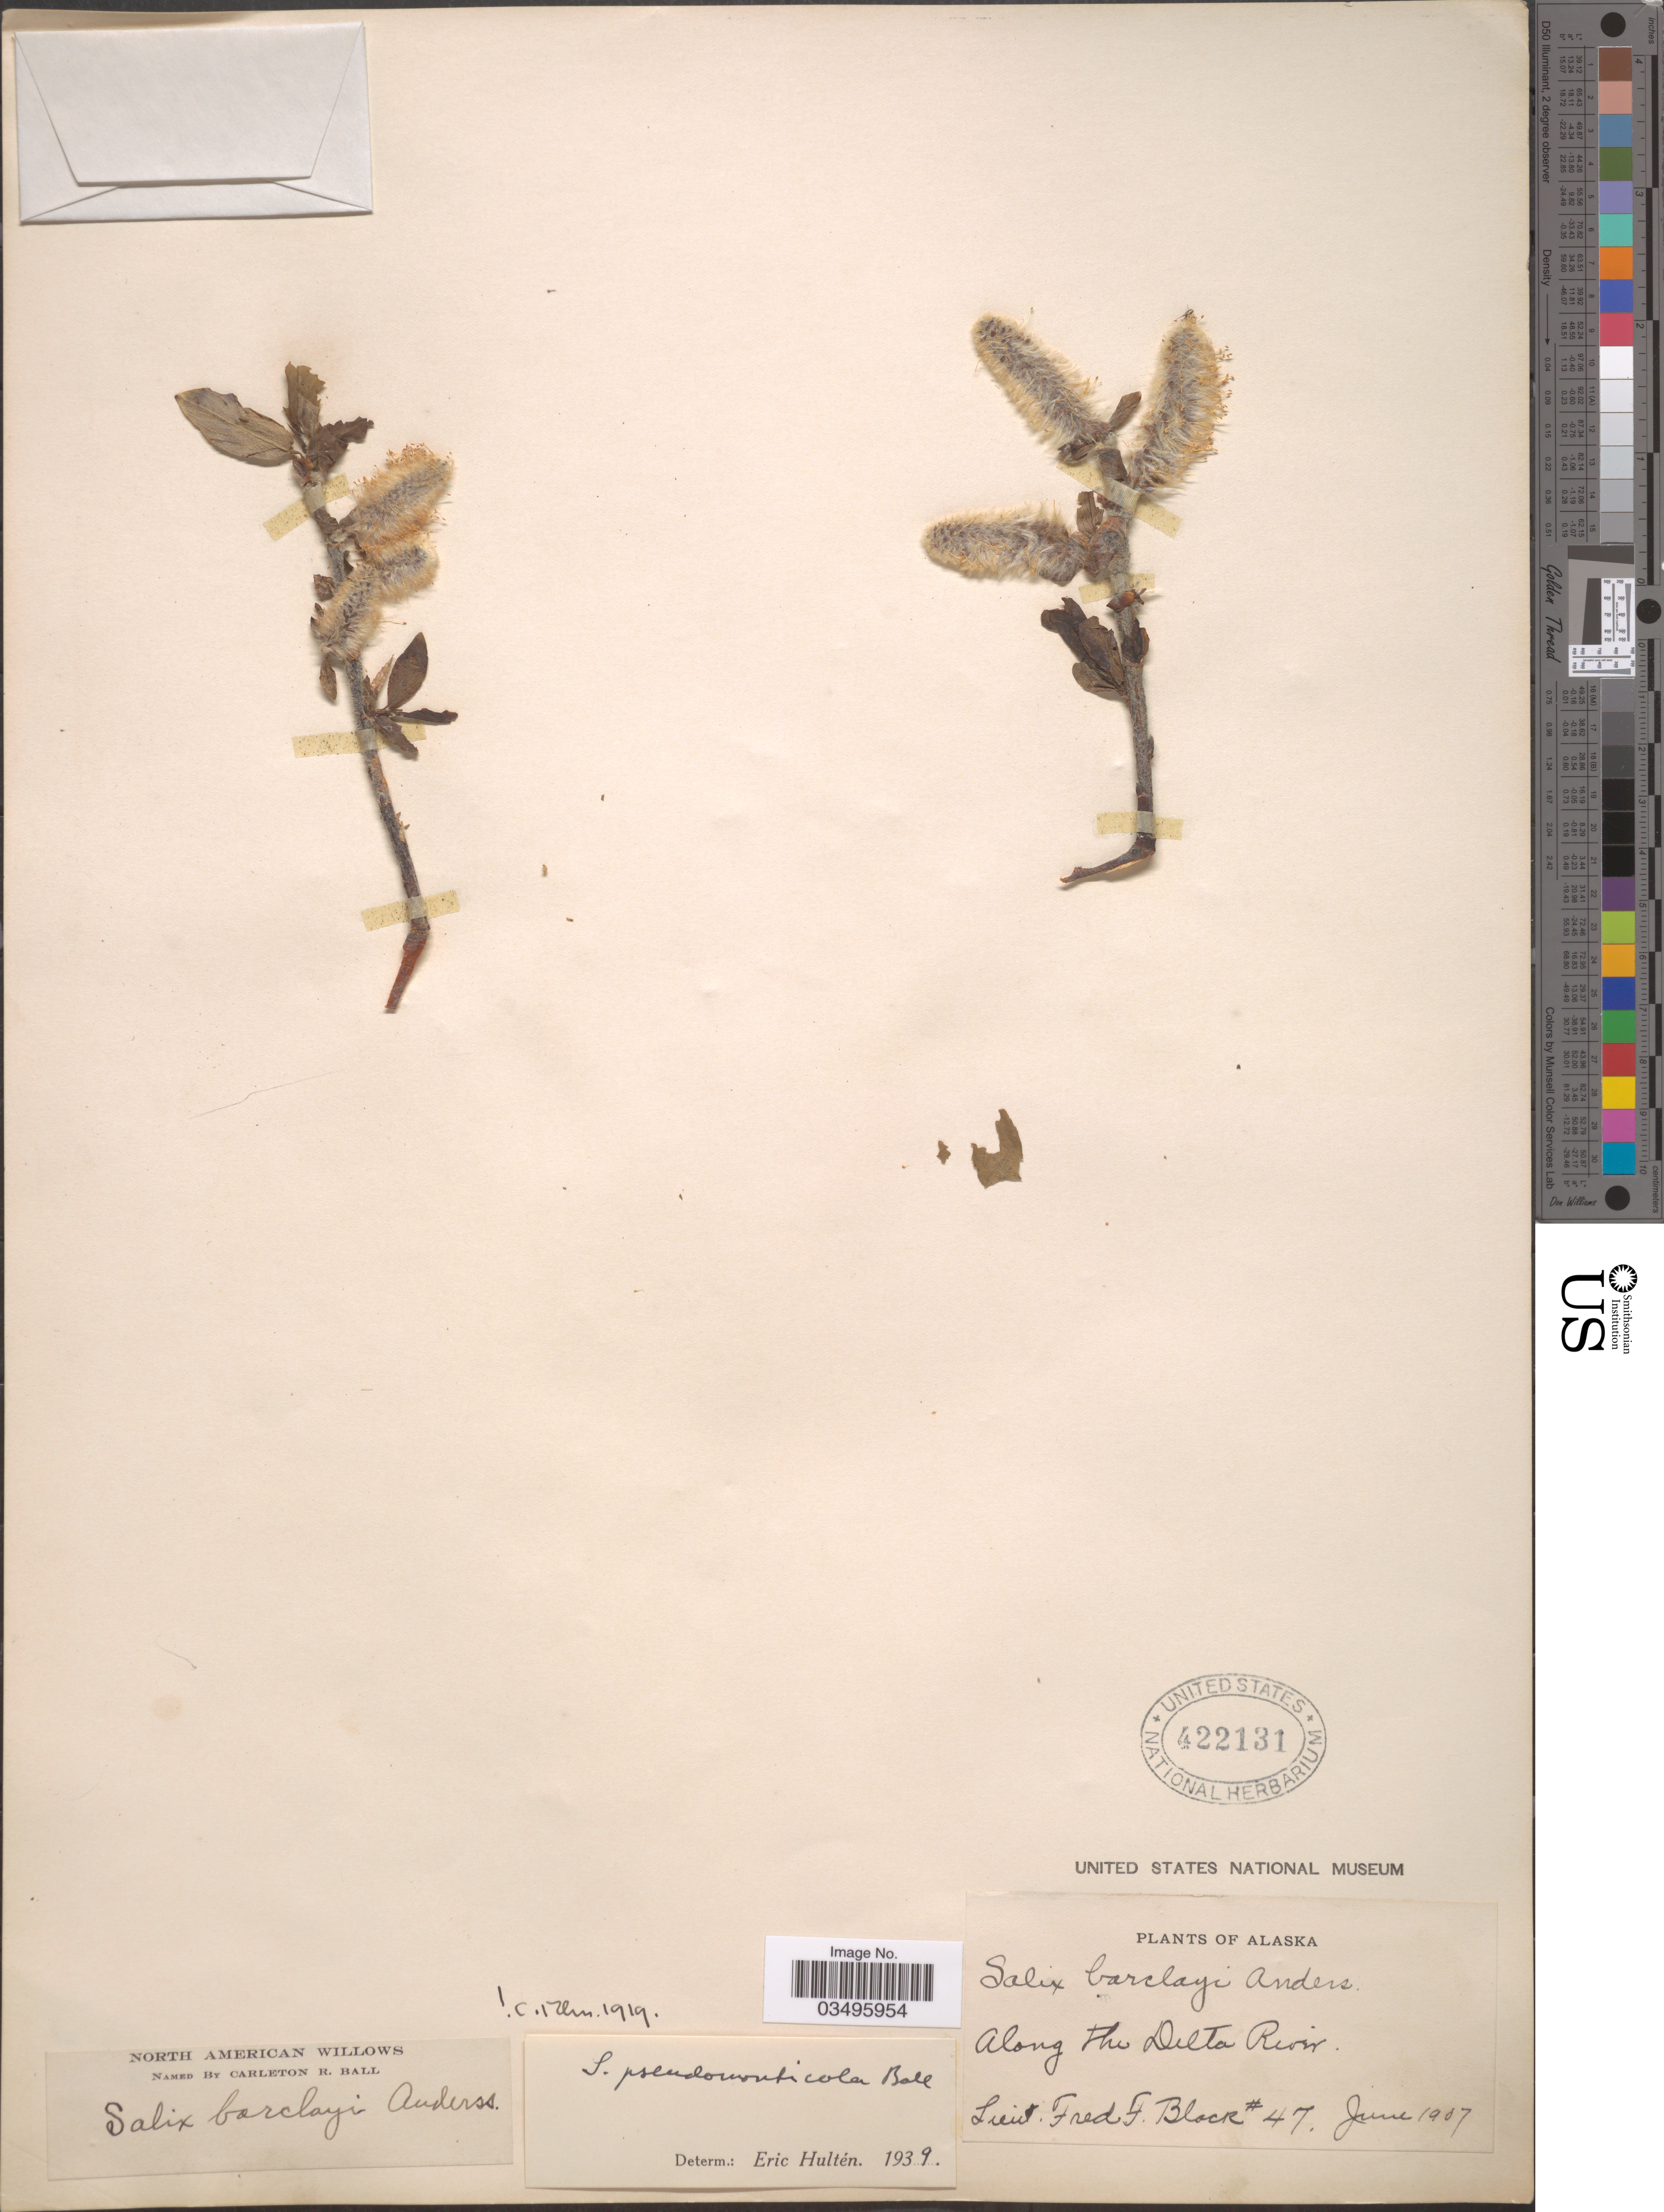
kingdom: Plantae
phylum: Tracheophyta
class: Magnoliopsida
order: Malpighiales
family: Salicaceae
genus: Salix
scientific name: Salix barclayi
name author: Andersson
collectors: F. Black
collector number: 47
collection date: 1907-06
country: United States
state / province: Alaska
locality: Along The Delta River.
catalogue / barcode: US 422131